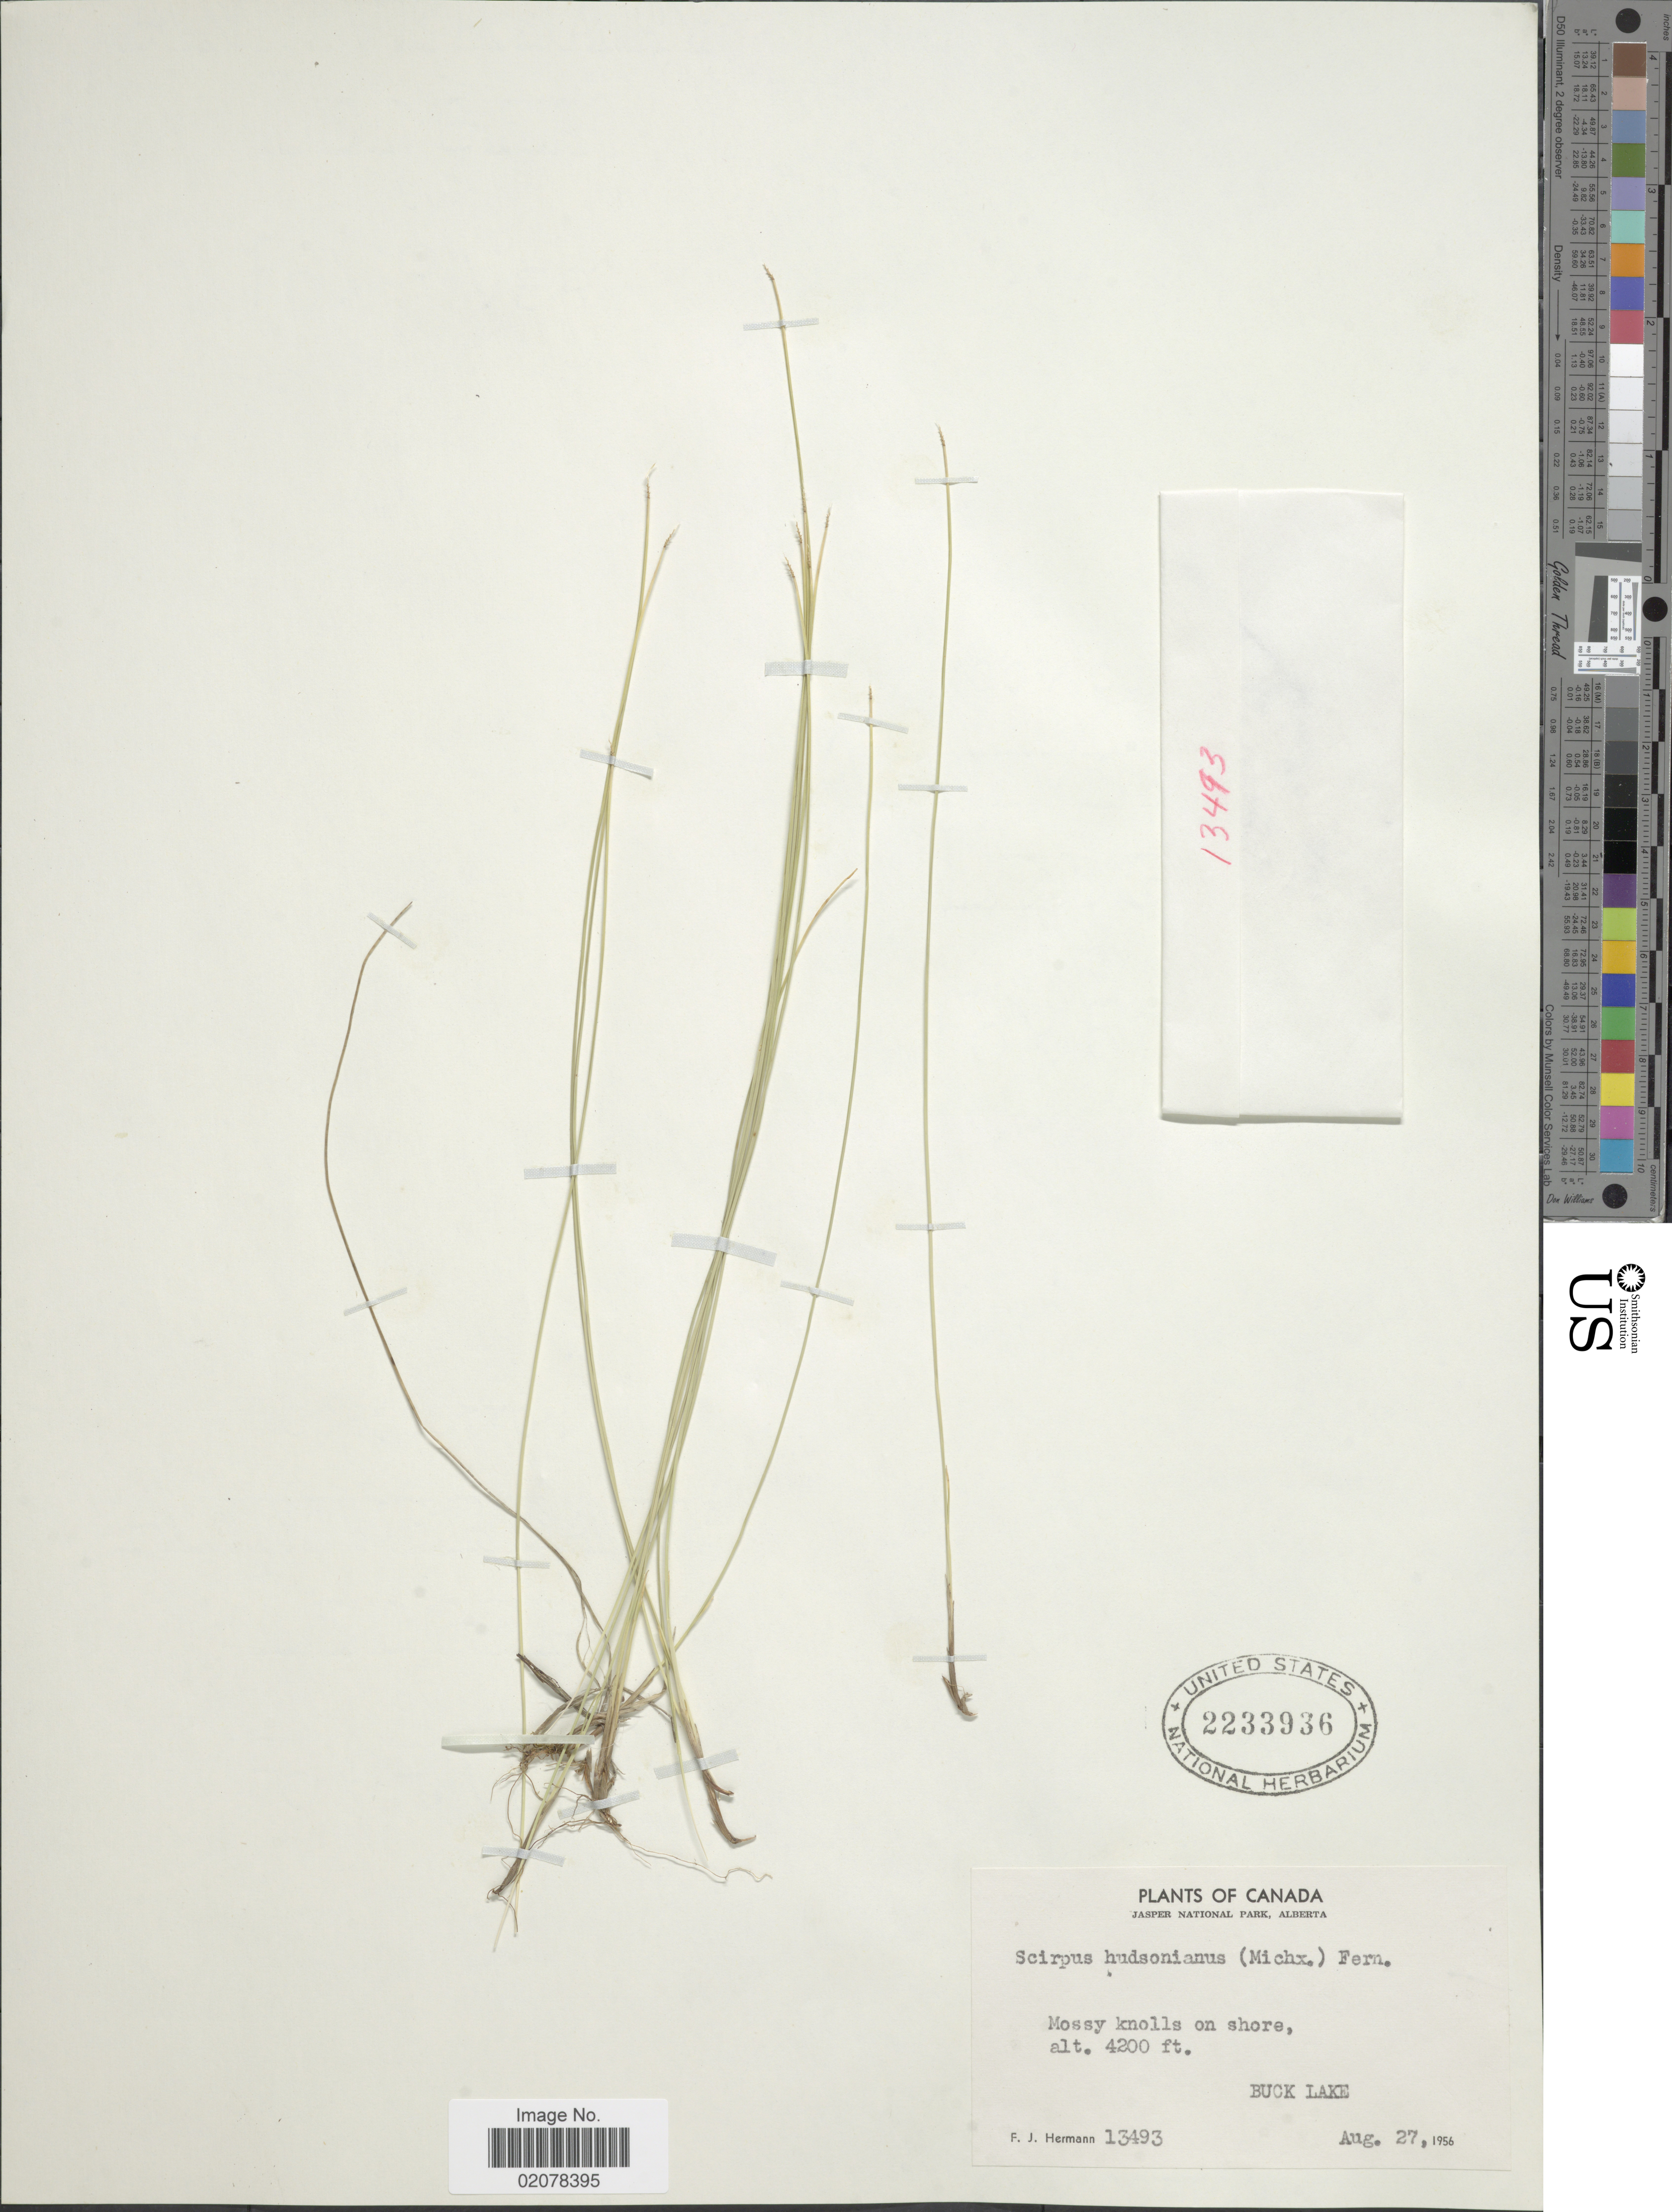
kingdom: Plantae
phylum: Tracheophyta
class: Liliopsida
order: Poales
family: Cyperaceae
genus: Trichophorum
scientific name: Trichophorum alpinum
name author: (L.) Pers.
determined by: Strong, M. T., (US), Smithsonian Institution - National Museum of Natural History (UNITED STATES)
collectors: F. J. Hermann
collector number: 13493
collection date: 1956-08-27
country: Canada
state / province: Alberta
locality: Jasper National Park, mossy knolls on shore, Buck Lake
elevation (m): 1280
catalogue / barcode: US 2233936